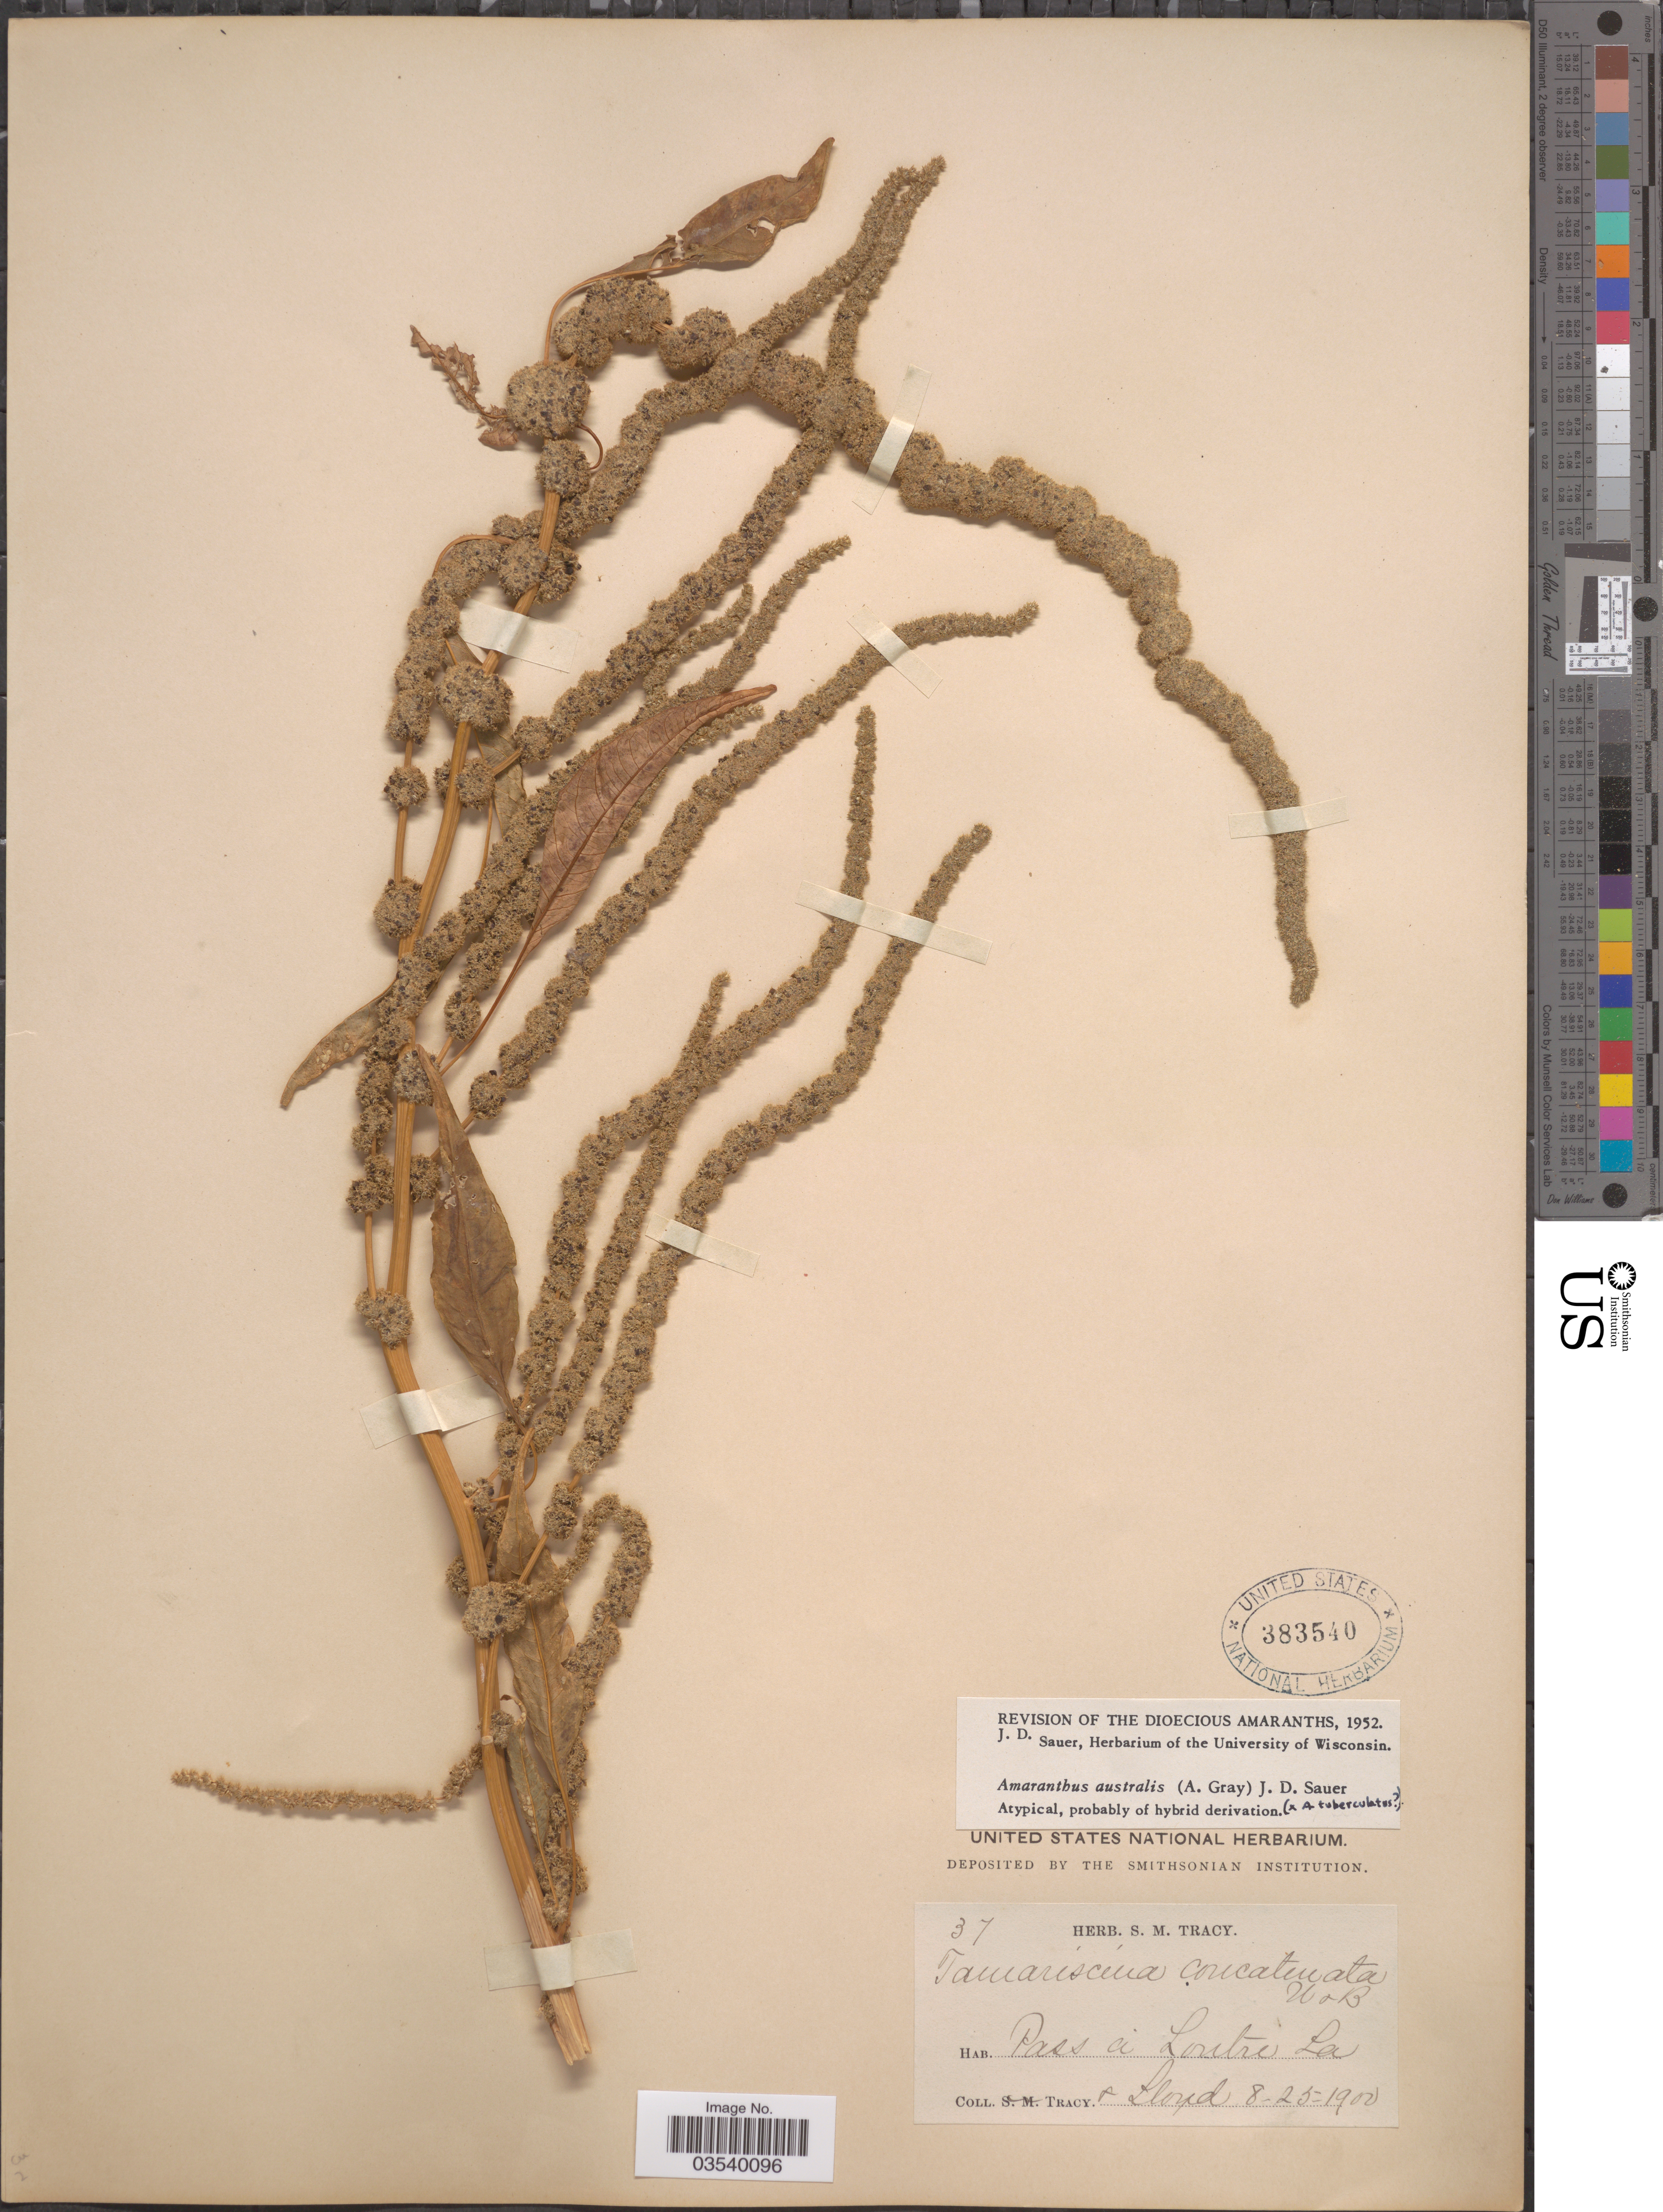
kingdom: Plantae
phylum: Tracheophyta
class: Magnoliopsida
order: Caryophyllales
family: Amaranthaceae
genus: Amaranthus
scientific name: Amaranthus australis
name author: (A. Gray) J.D. Sauer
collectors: S. M. Tracy & -- Lloyd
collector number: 37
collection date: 1900-08-25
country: United States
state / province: Louisiana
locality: Pass a Loutre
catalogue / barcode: US 383540